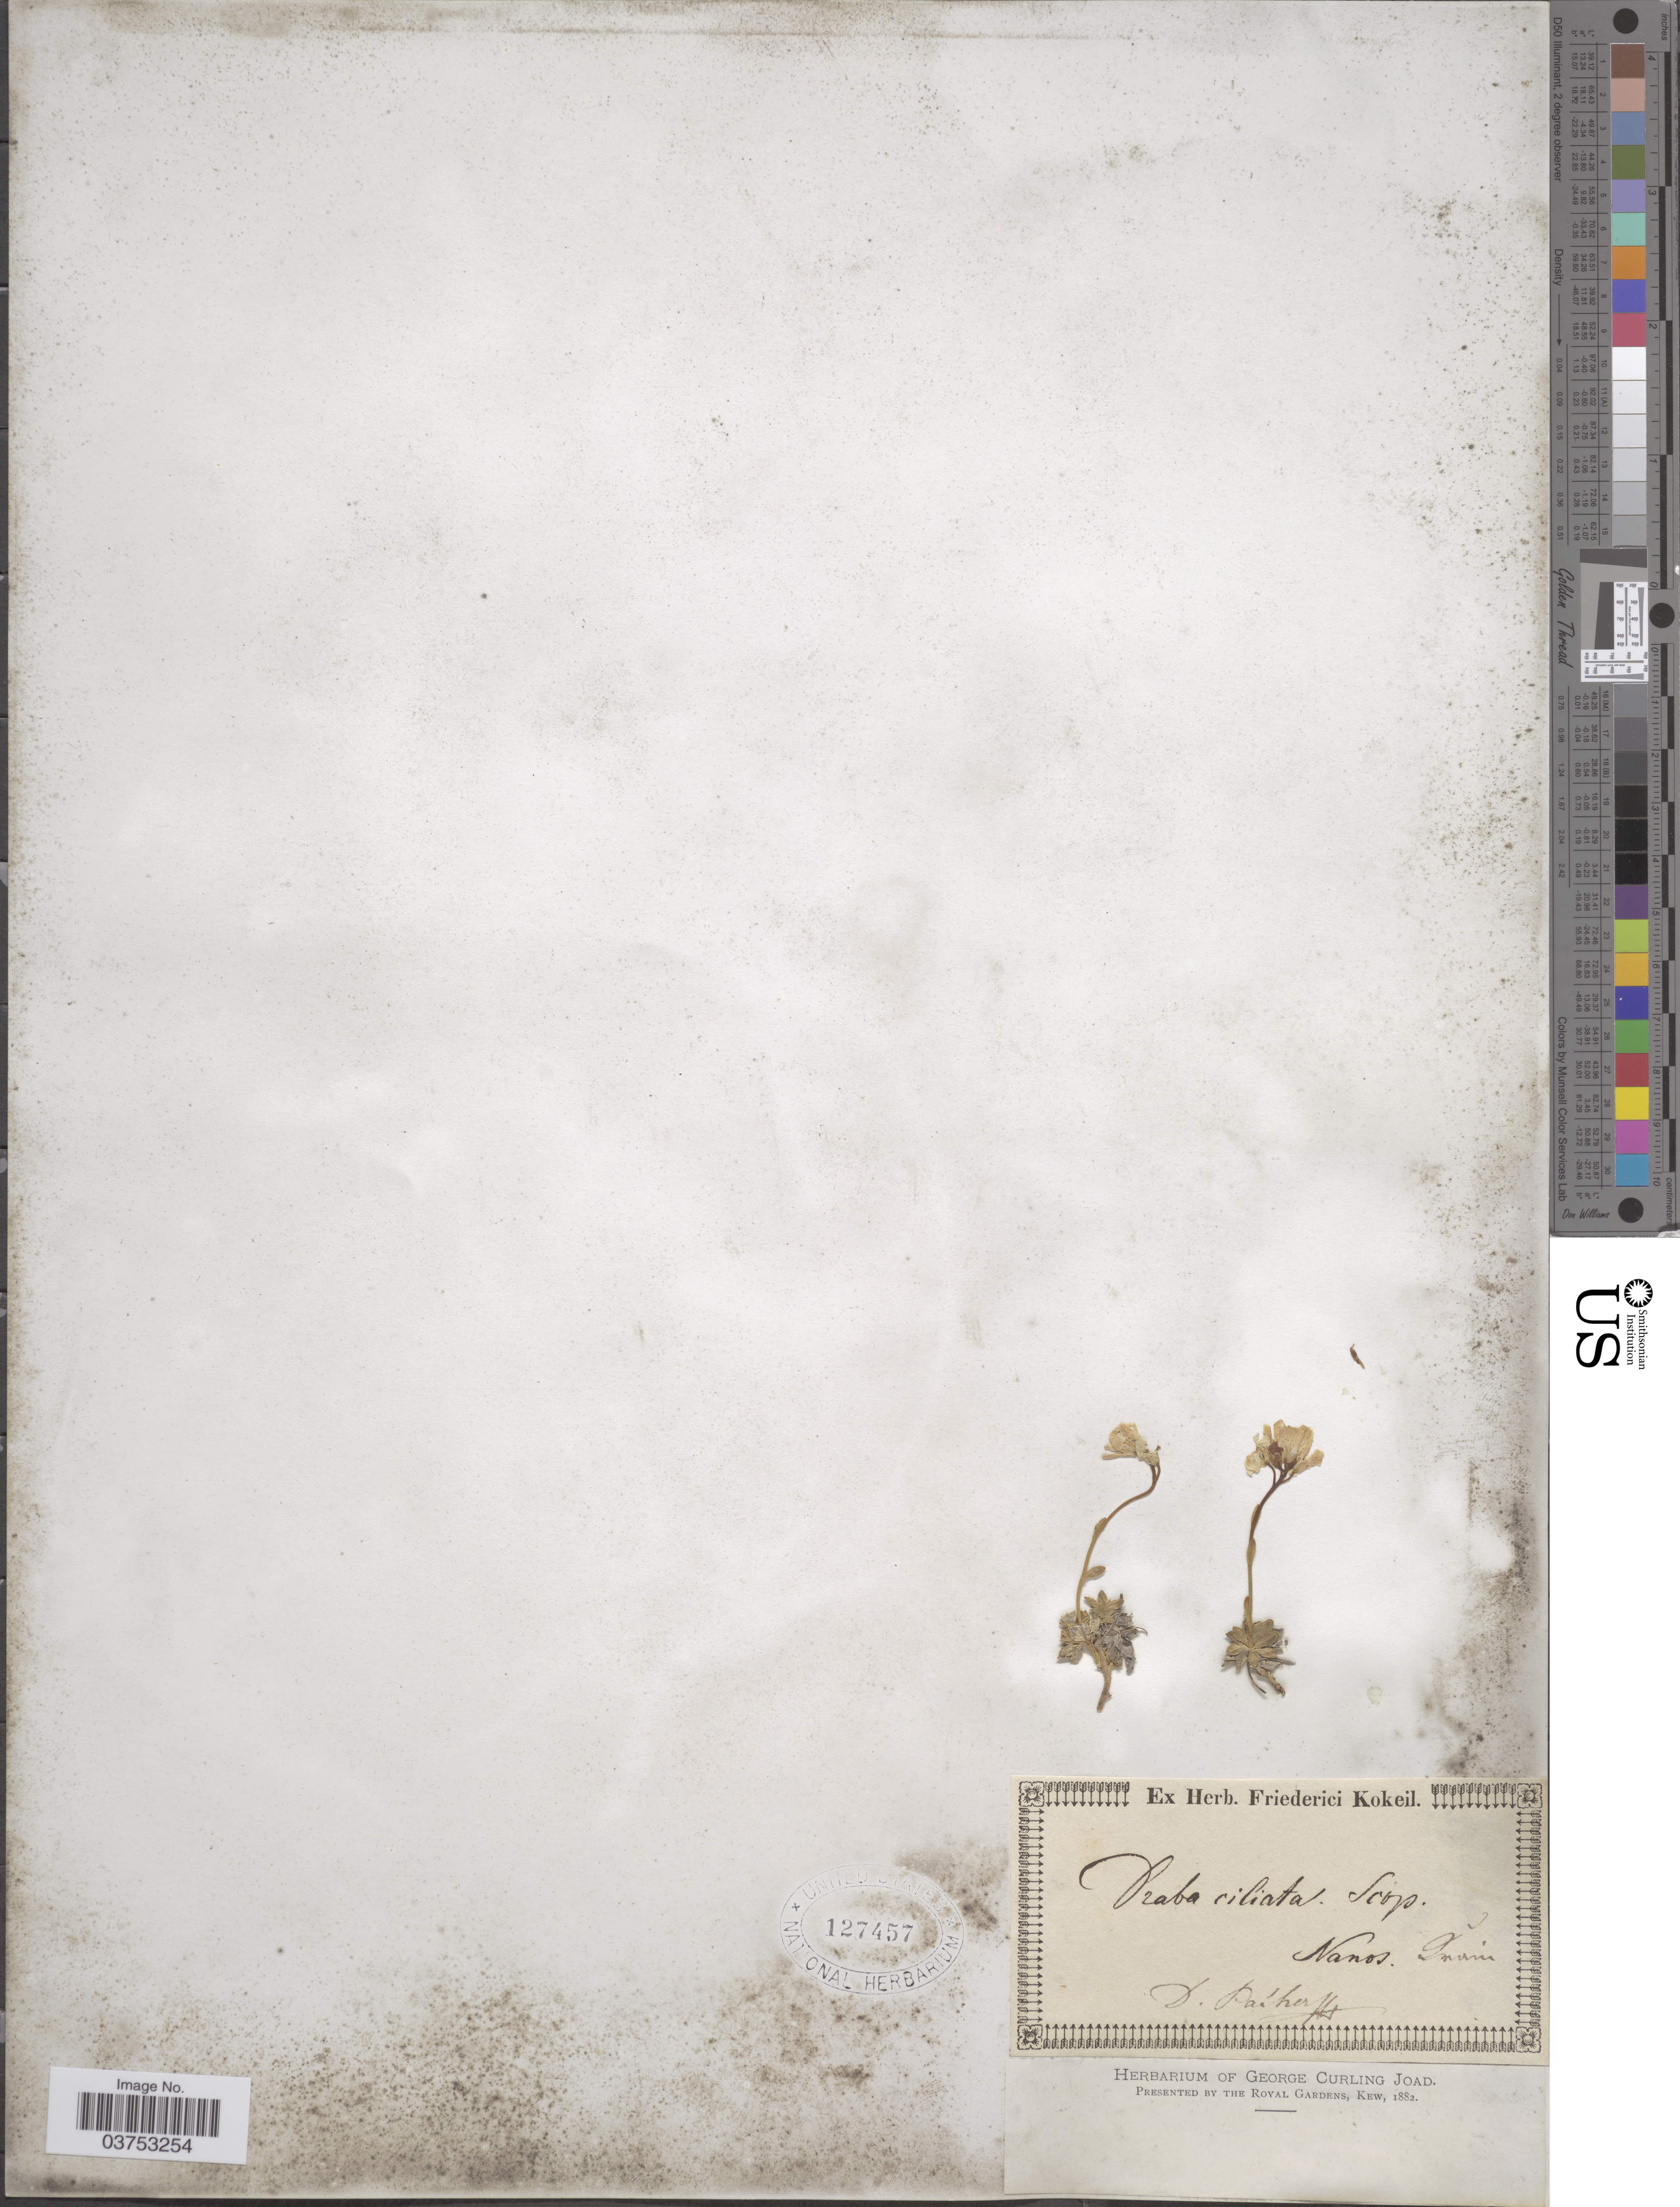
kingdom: Plantae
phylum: Tracheophyta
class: Magnoliopsida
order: Brassicales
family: Brassicaceae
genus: Draba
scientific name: Draba ciliata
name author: Scop.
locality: Nanos. Inuni. [interpreted]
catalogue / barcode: US 127457